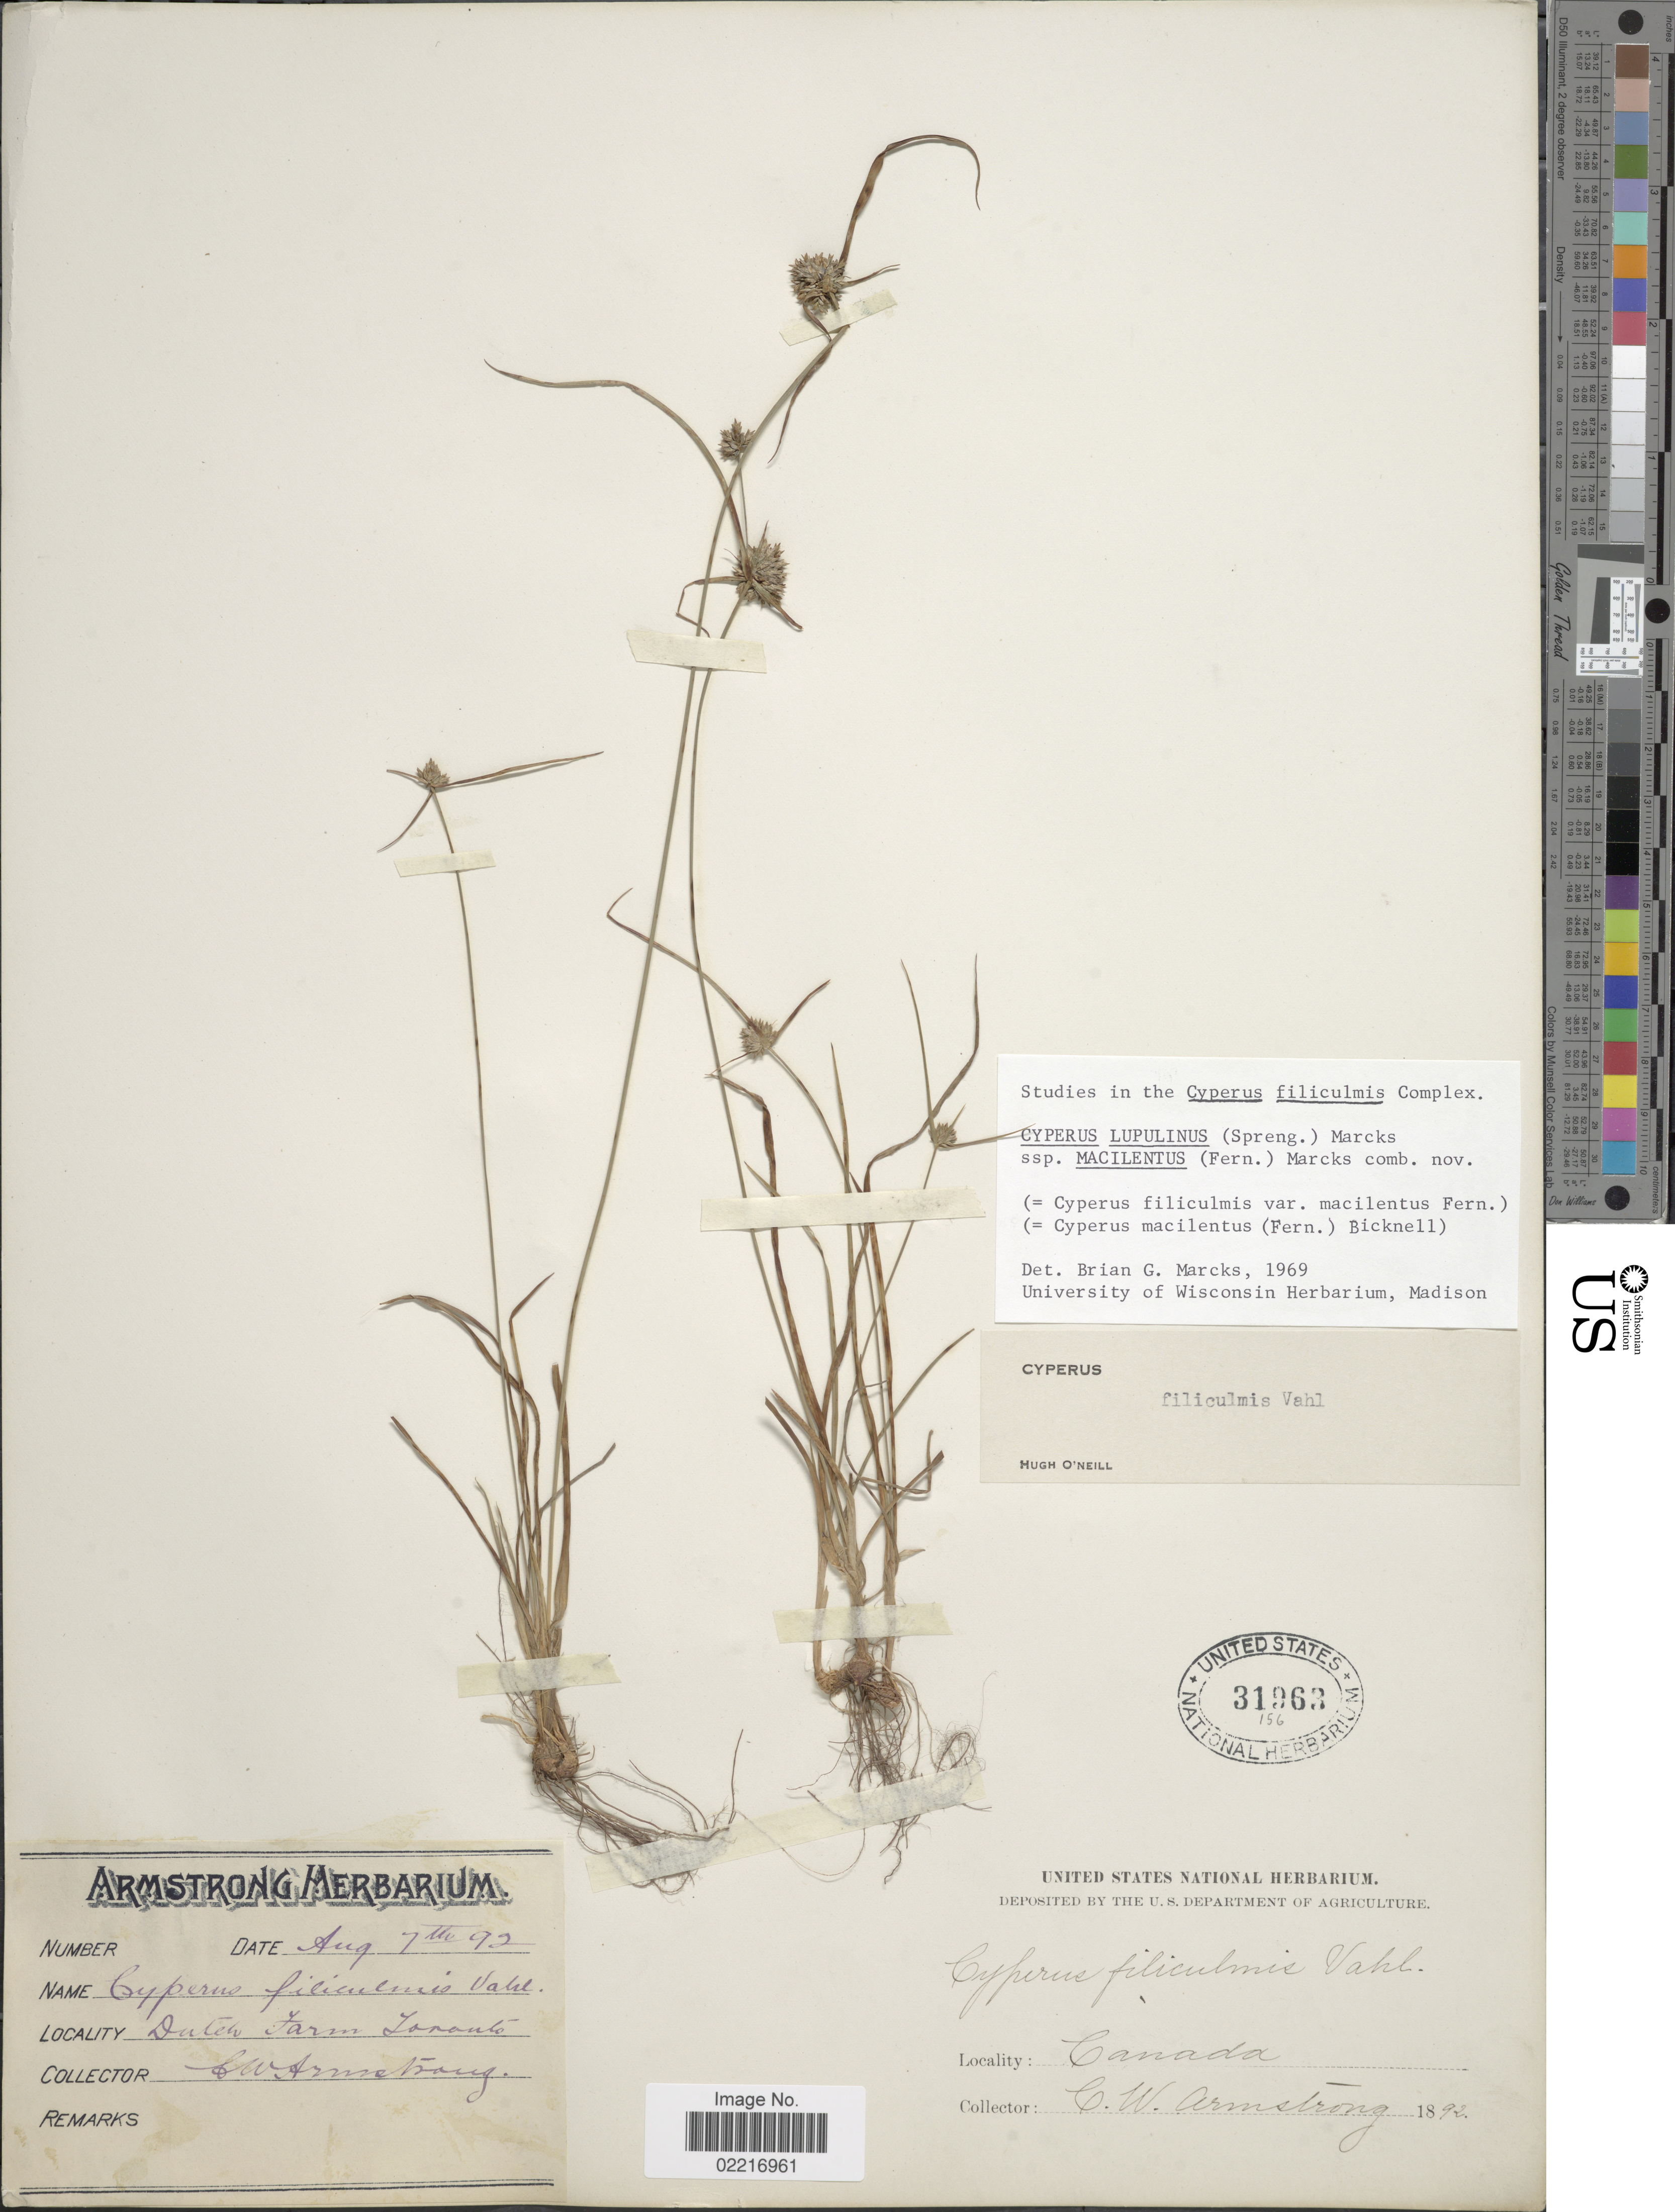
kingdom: Plantae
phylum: Tracheophyta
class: Liliopsida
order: Poales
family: Cyperaceae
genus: Cyperus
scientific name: Cyperus lupulinus subsp. macilentus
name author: (Fernald) Marcks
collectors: C. W. Armstrong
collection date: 1892-08-07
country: Canada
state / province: Ontario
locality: Dutch Farm Toronto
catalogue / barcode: US 31963